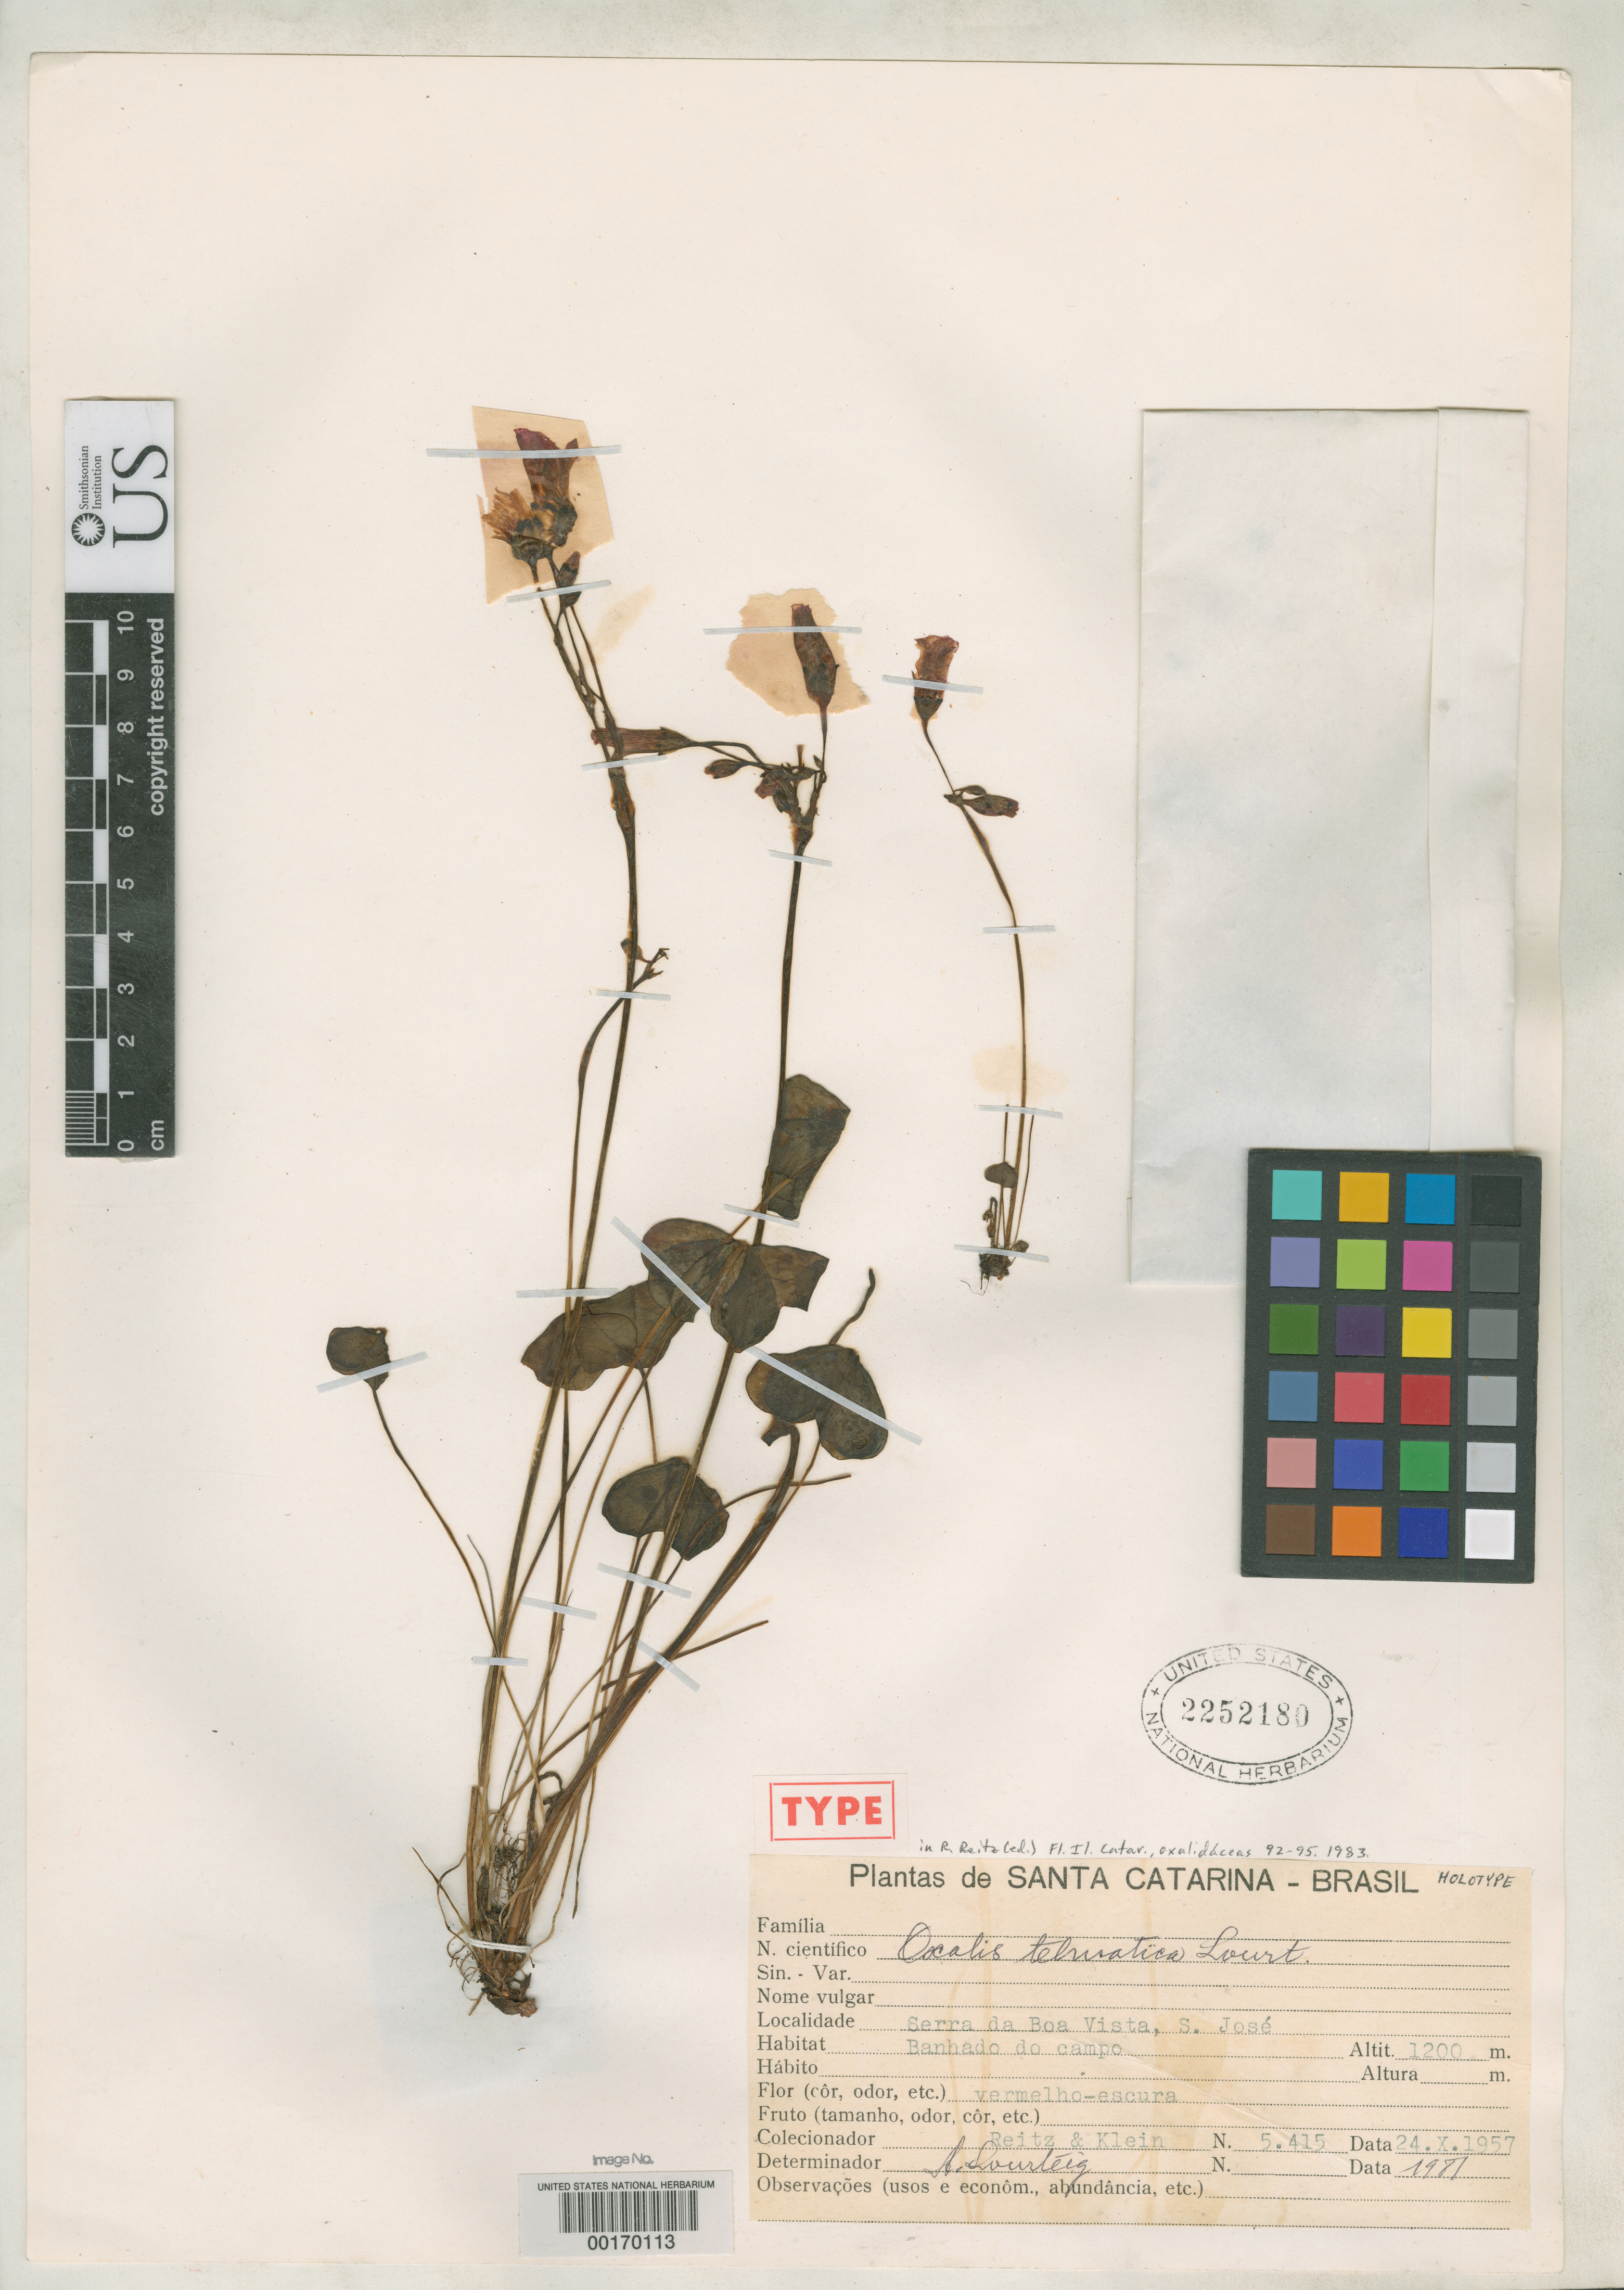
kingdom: Plantae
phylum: Tracheophyta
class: Magnoliopsida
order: Oxalidales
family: Oxalidaceae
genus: Oxalis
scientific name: Oxalis telmatica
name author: Lourteig in Reitz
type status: Holotype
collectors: R. Reitz & R. M. Klein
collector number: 5415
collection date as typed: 24 Oct 1957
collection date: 1957-10-24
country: Brazil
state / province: Santa Catarina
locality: Serra da Boa Vista, San Jose.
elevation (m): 2700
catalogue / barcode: US 2252180